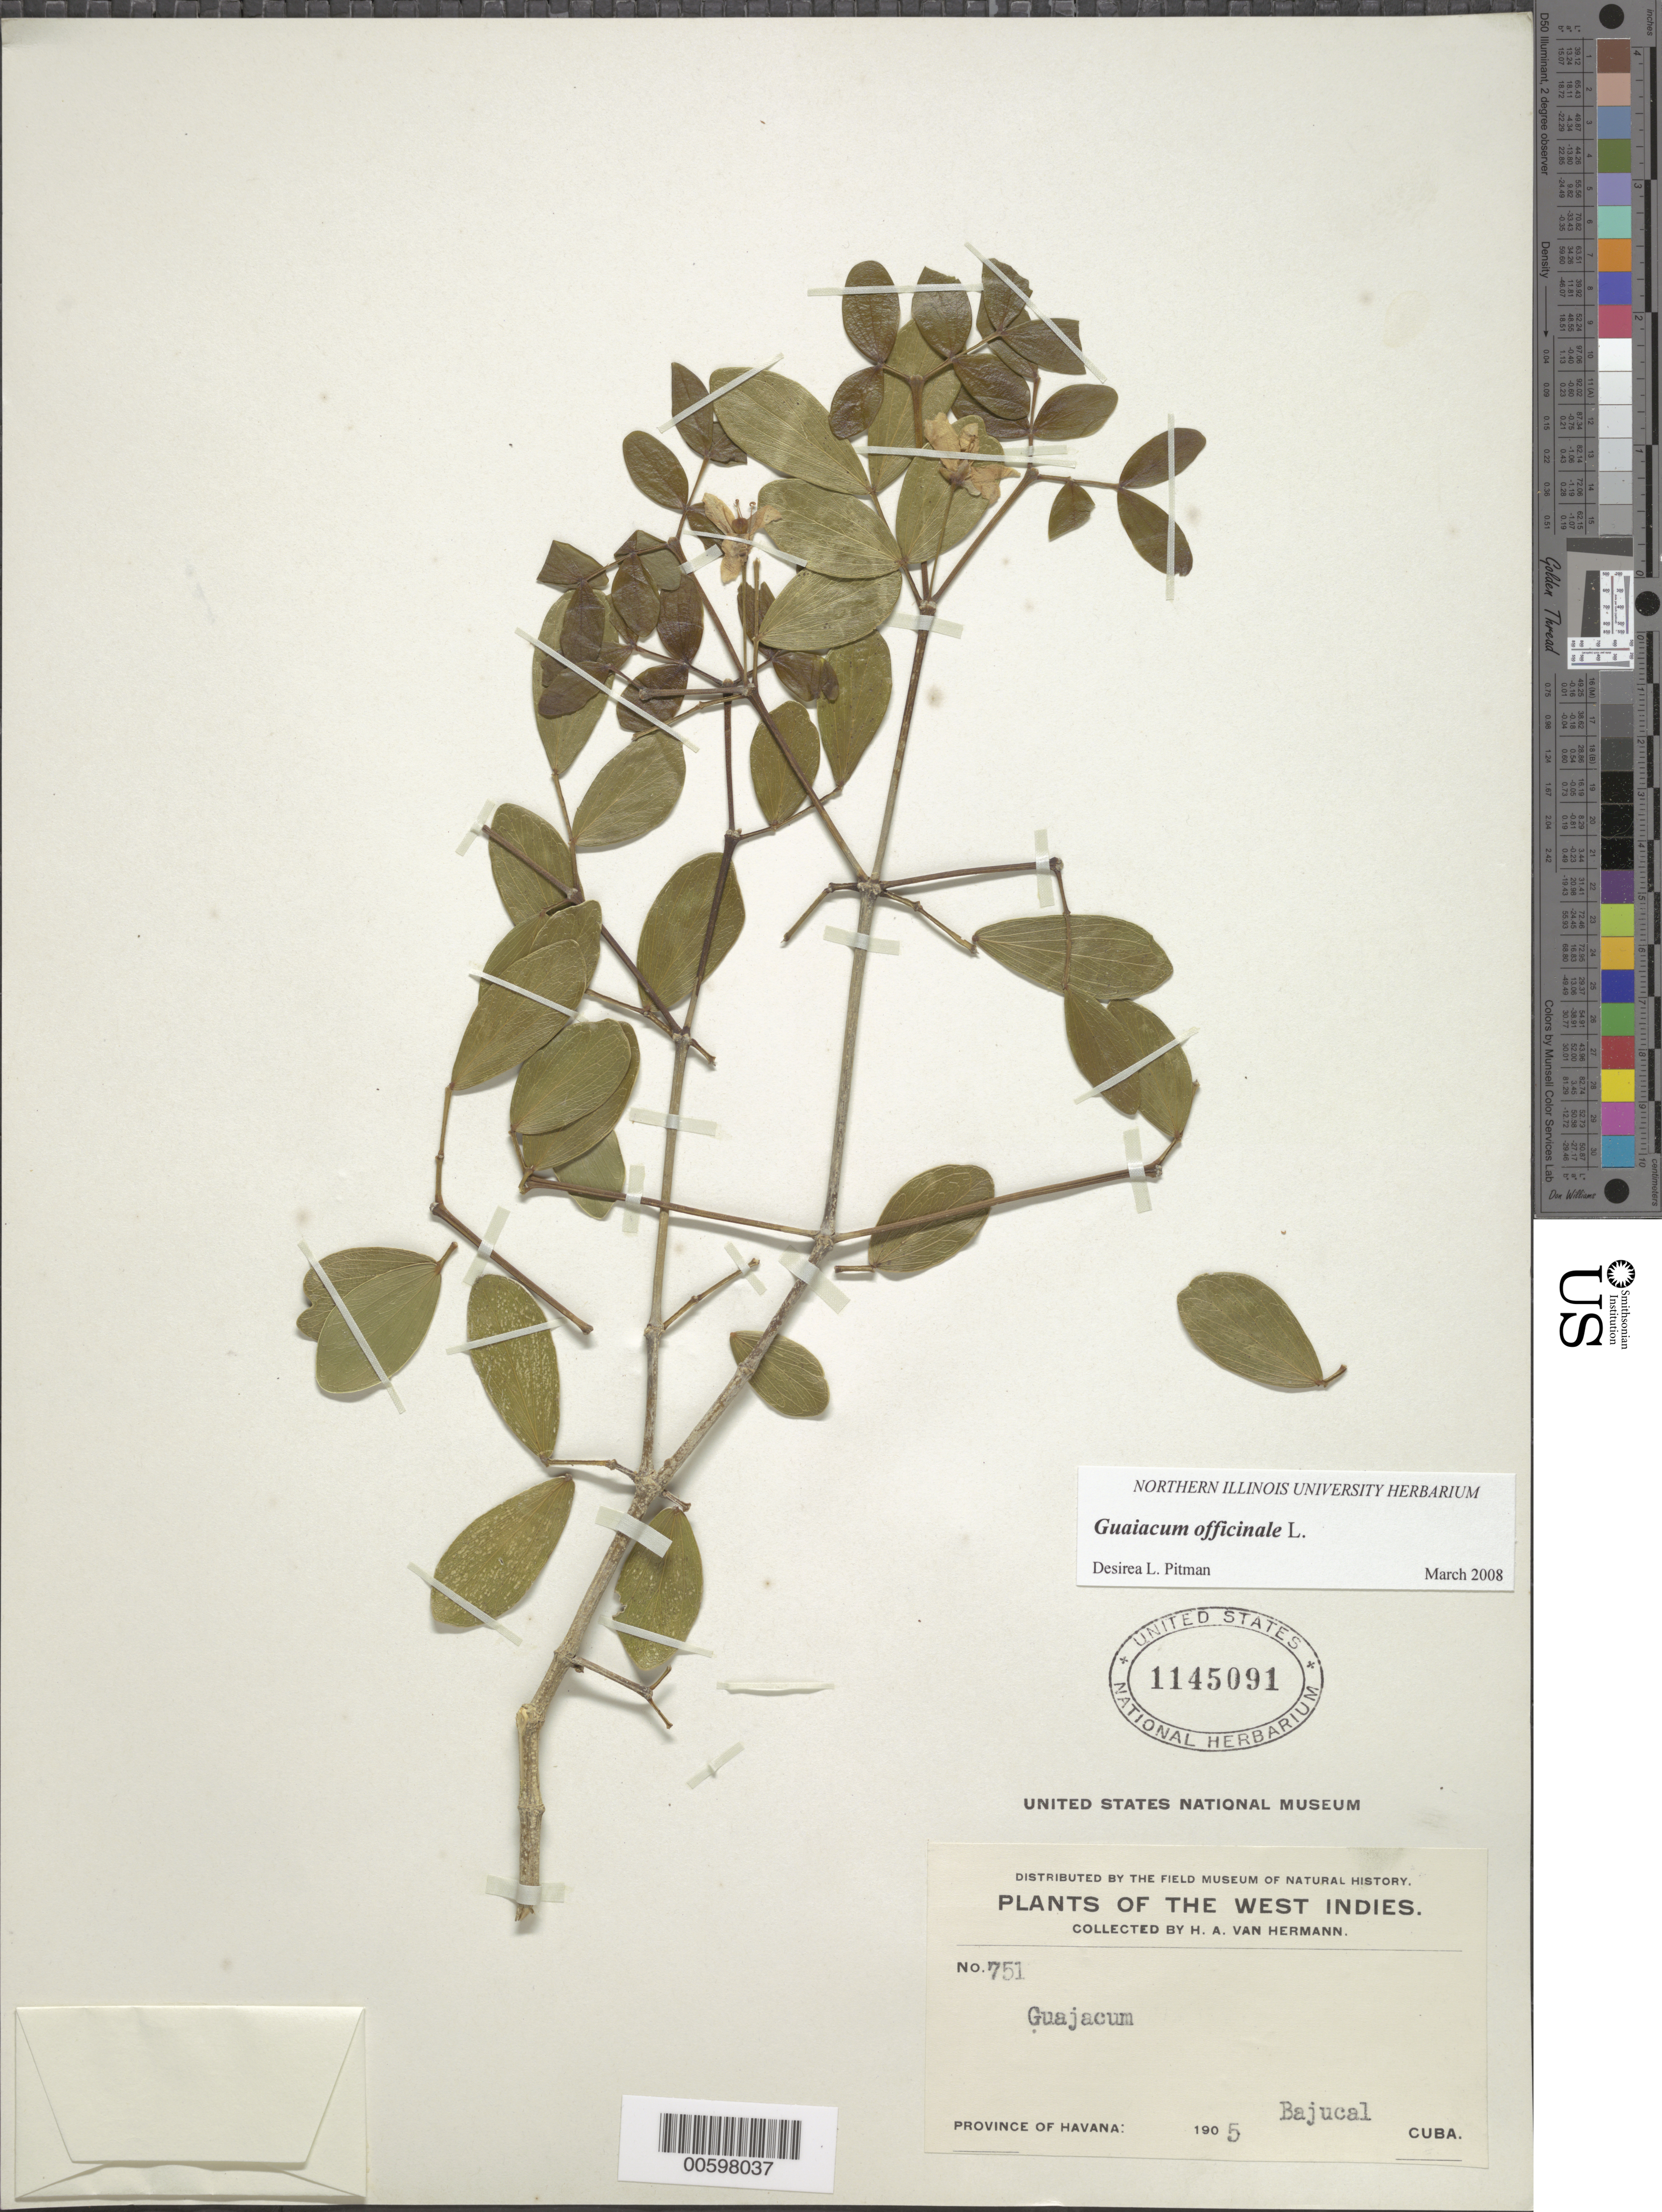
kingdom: Plantae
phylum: Tracheophyta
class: Magnoliopsida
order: Zygophyllales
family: Zygophyllaceae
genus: Guaiacum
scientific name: Guaiacum officinale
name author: L.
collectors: H. A. Van Hermann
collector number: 751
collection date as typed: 1905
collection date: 1905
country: Cuba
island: Greater Antilles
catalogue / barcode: US 1145091